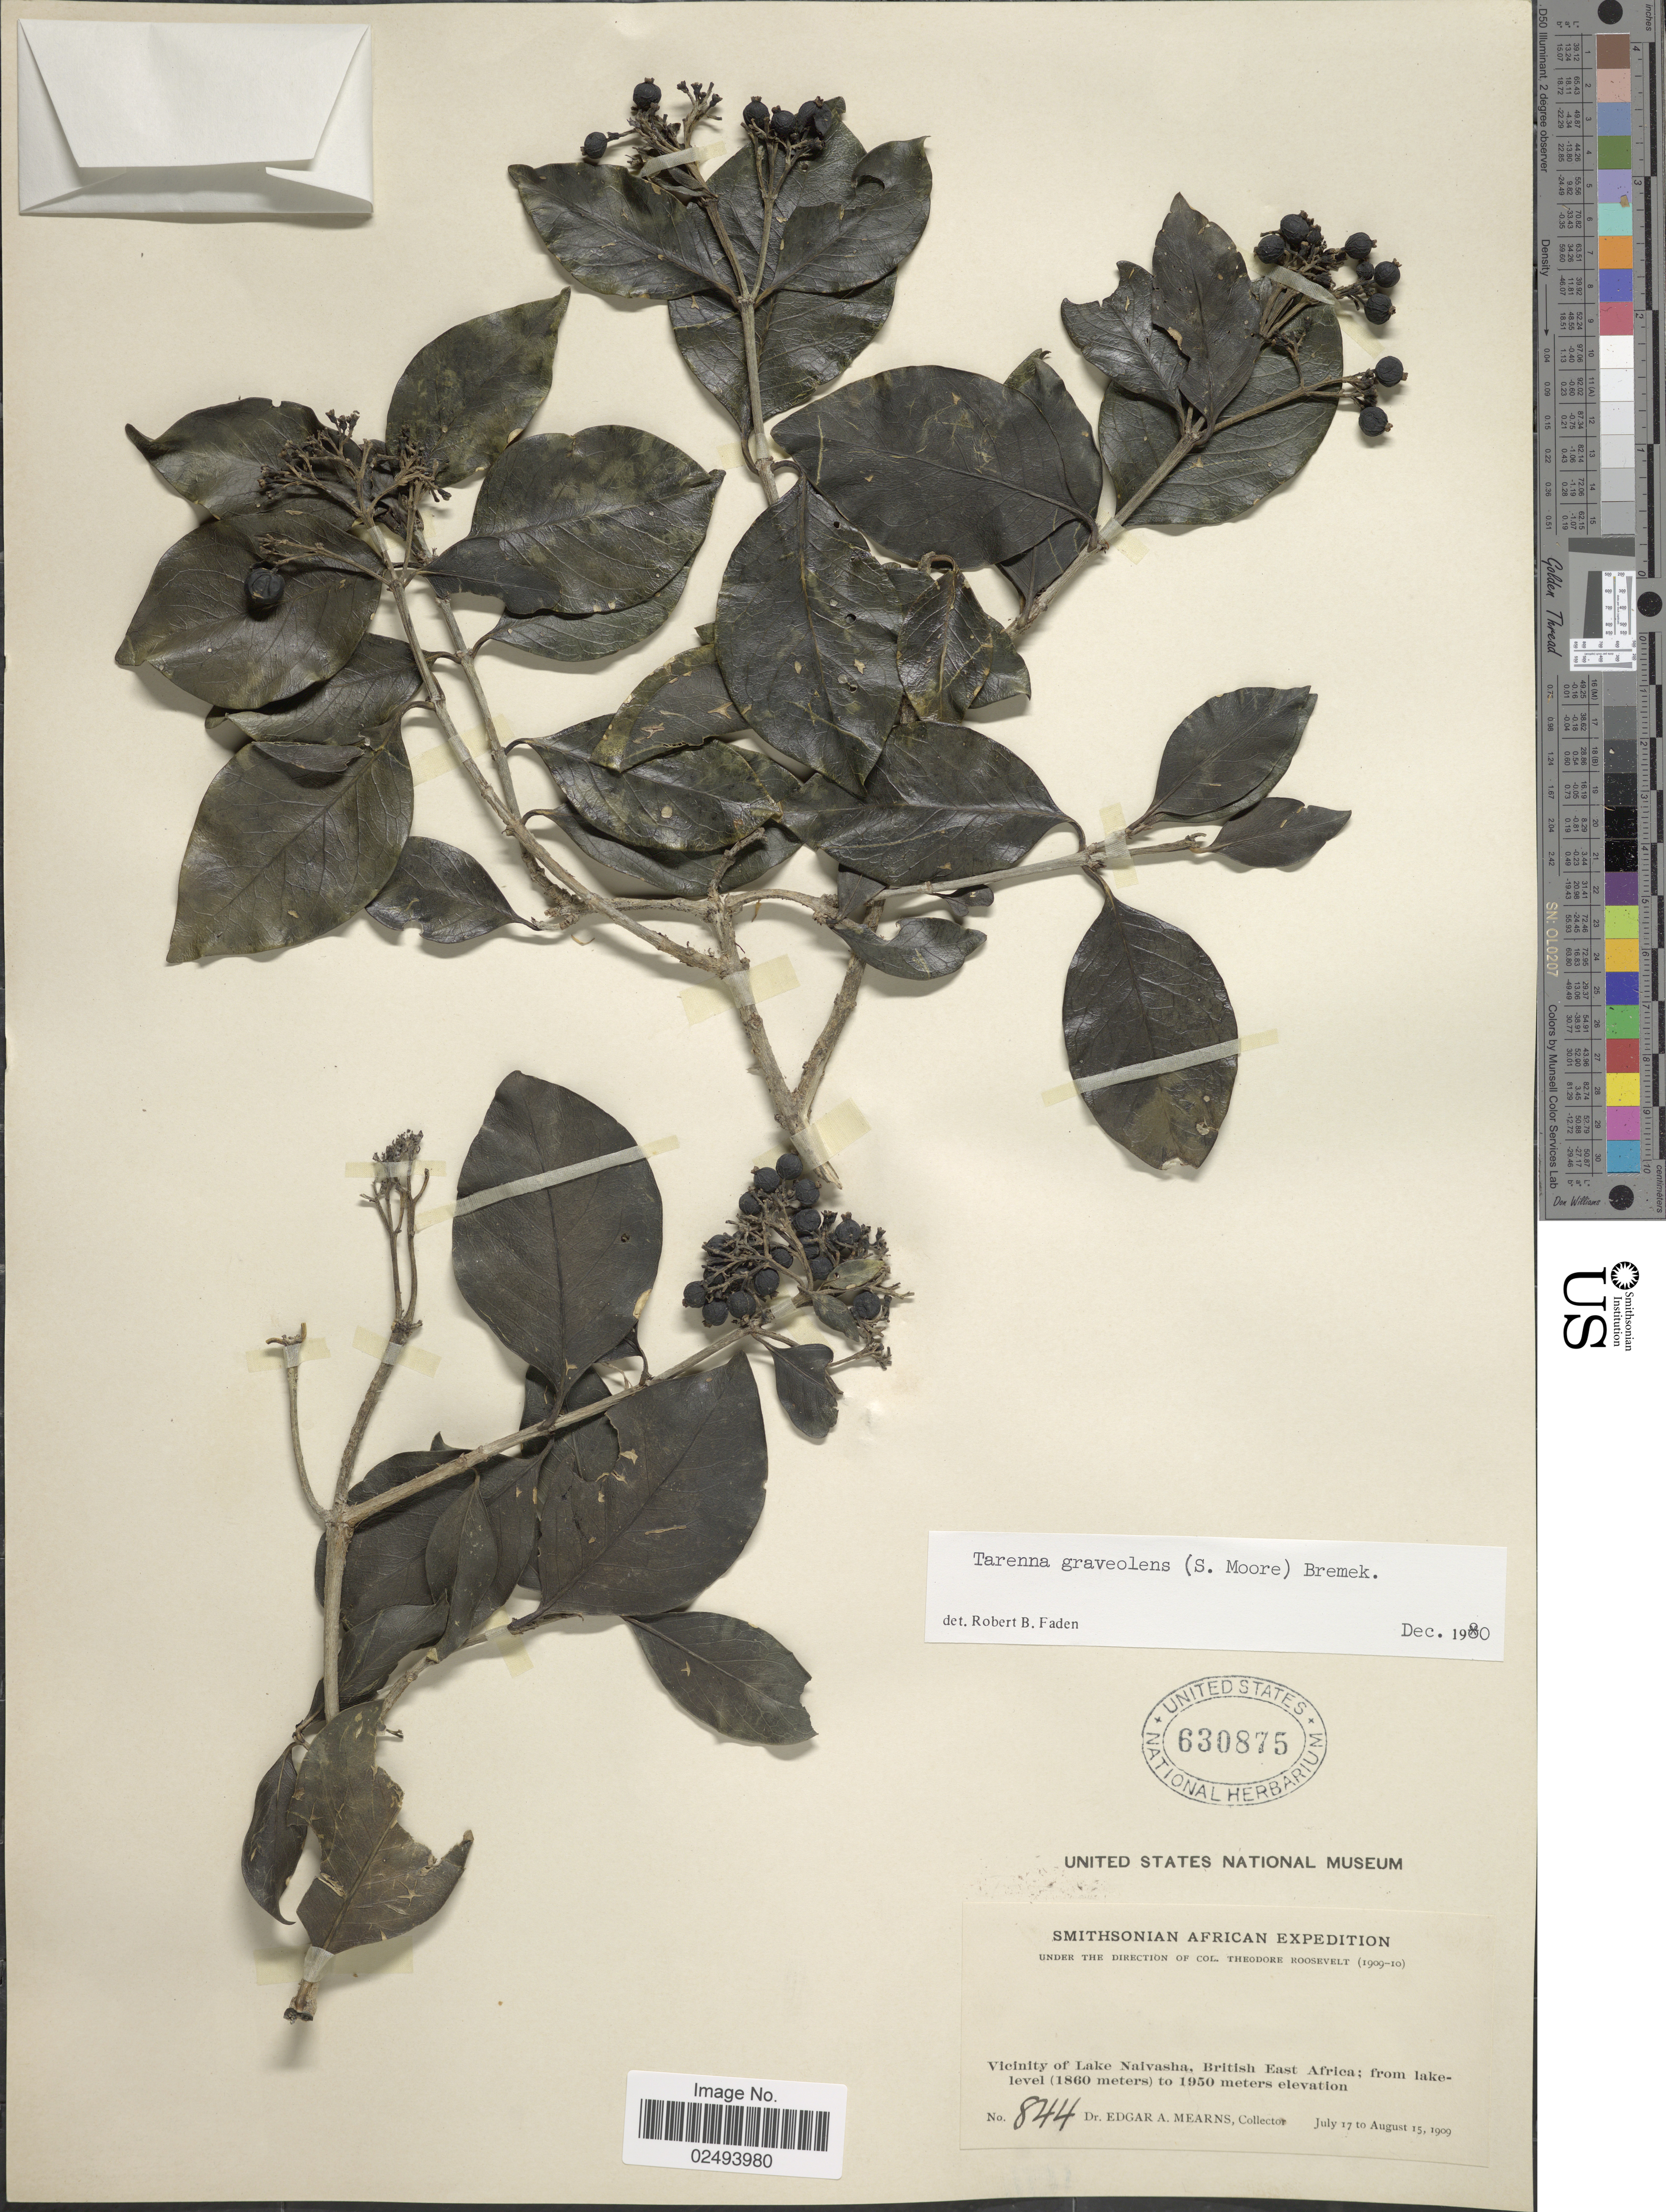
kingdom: Plantae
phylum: Tracheophyta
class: Magnoliopsida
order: Gentianales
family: Rubiaceae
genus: Coptosperma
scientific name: Coptosperma graveolens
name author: (S. Moore) Degreef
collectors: E. A. Mearns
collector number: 844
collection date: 1909-07-17/1909-08-15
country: Kenya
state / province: Nakuru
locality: Vicinity of Lake Naivasha, British East Africa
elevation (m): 1860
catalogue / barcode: US 630875